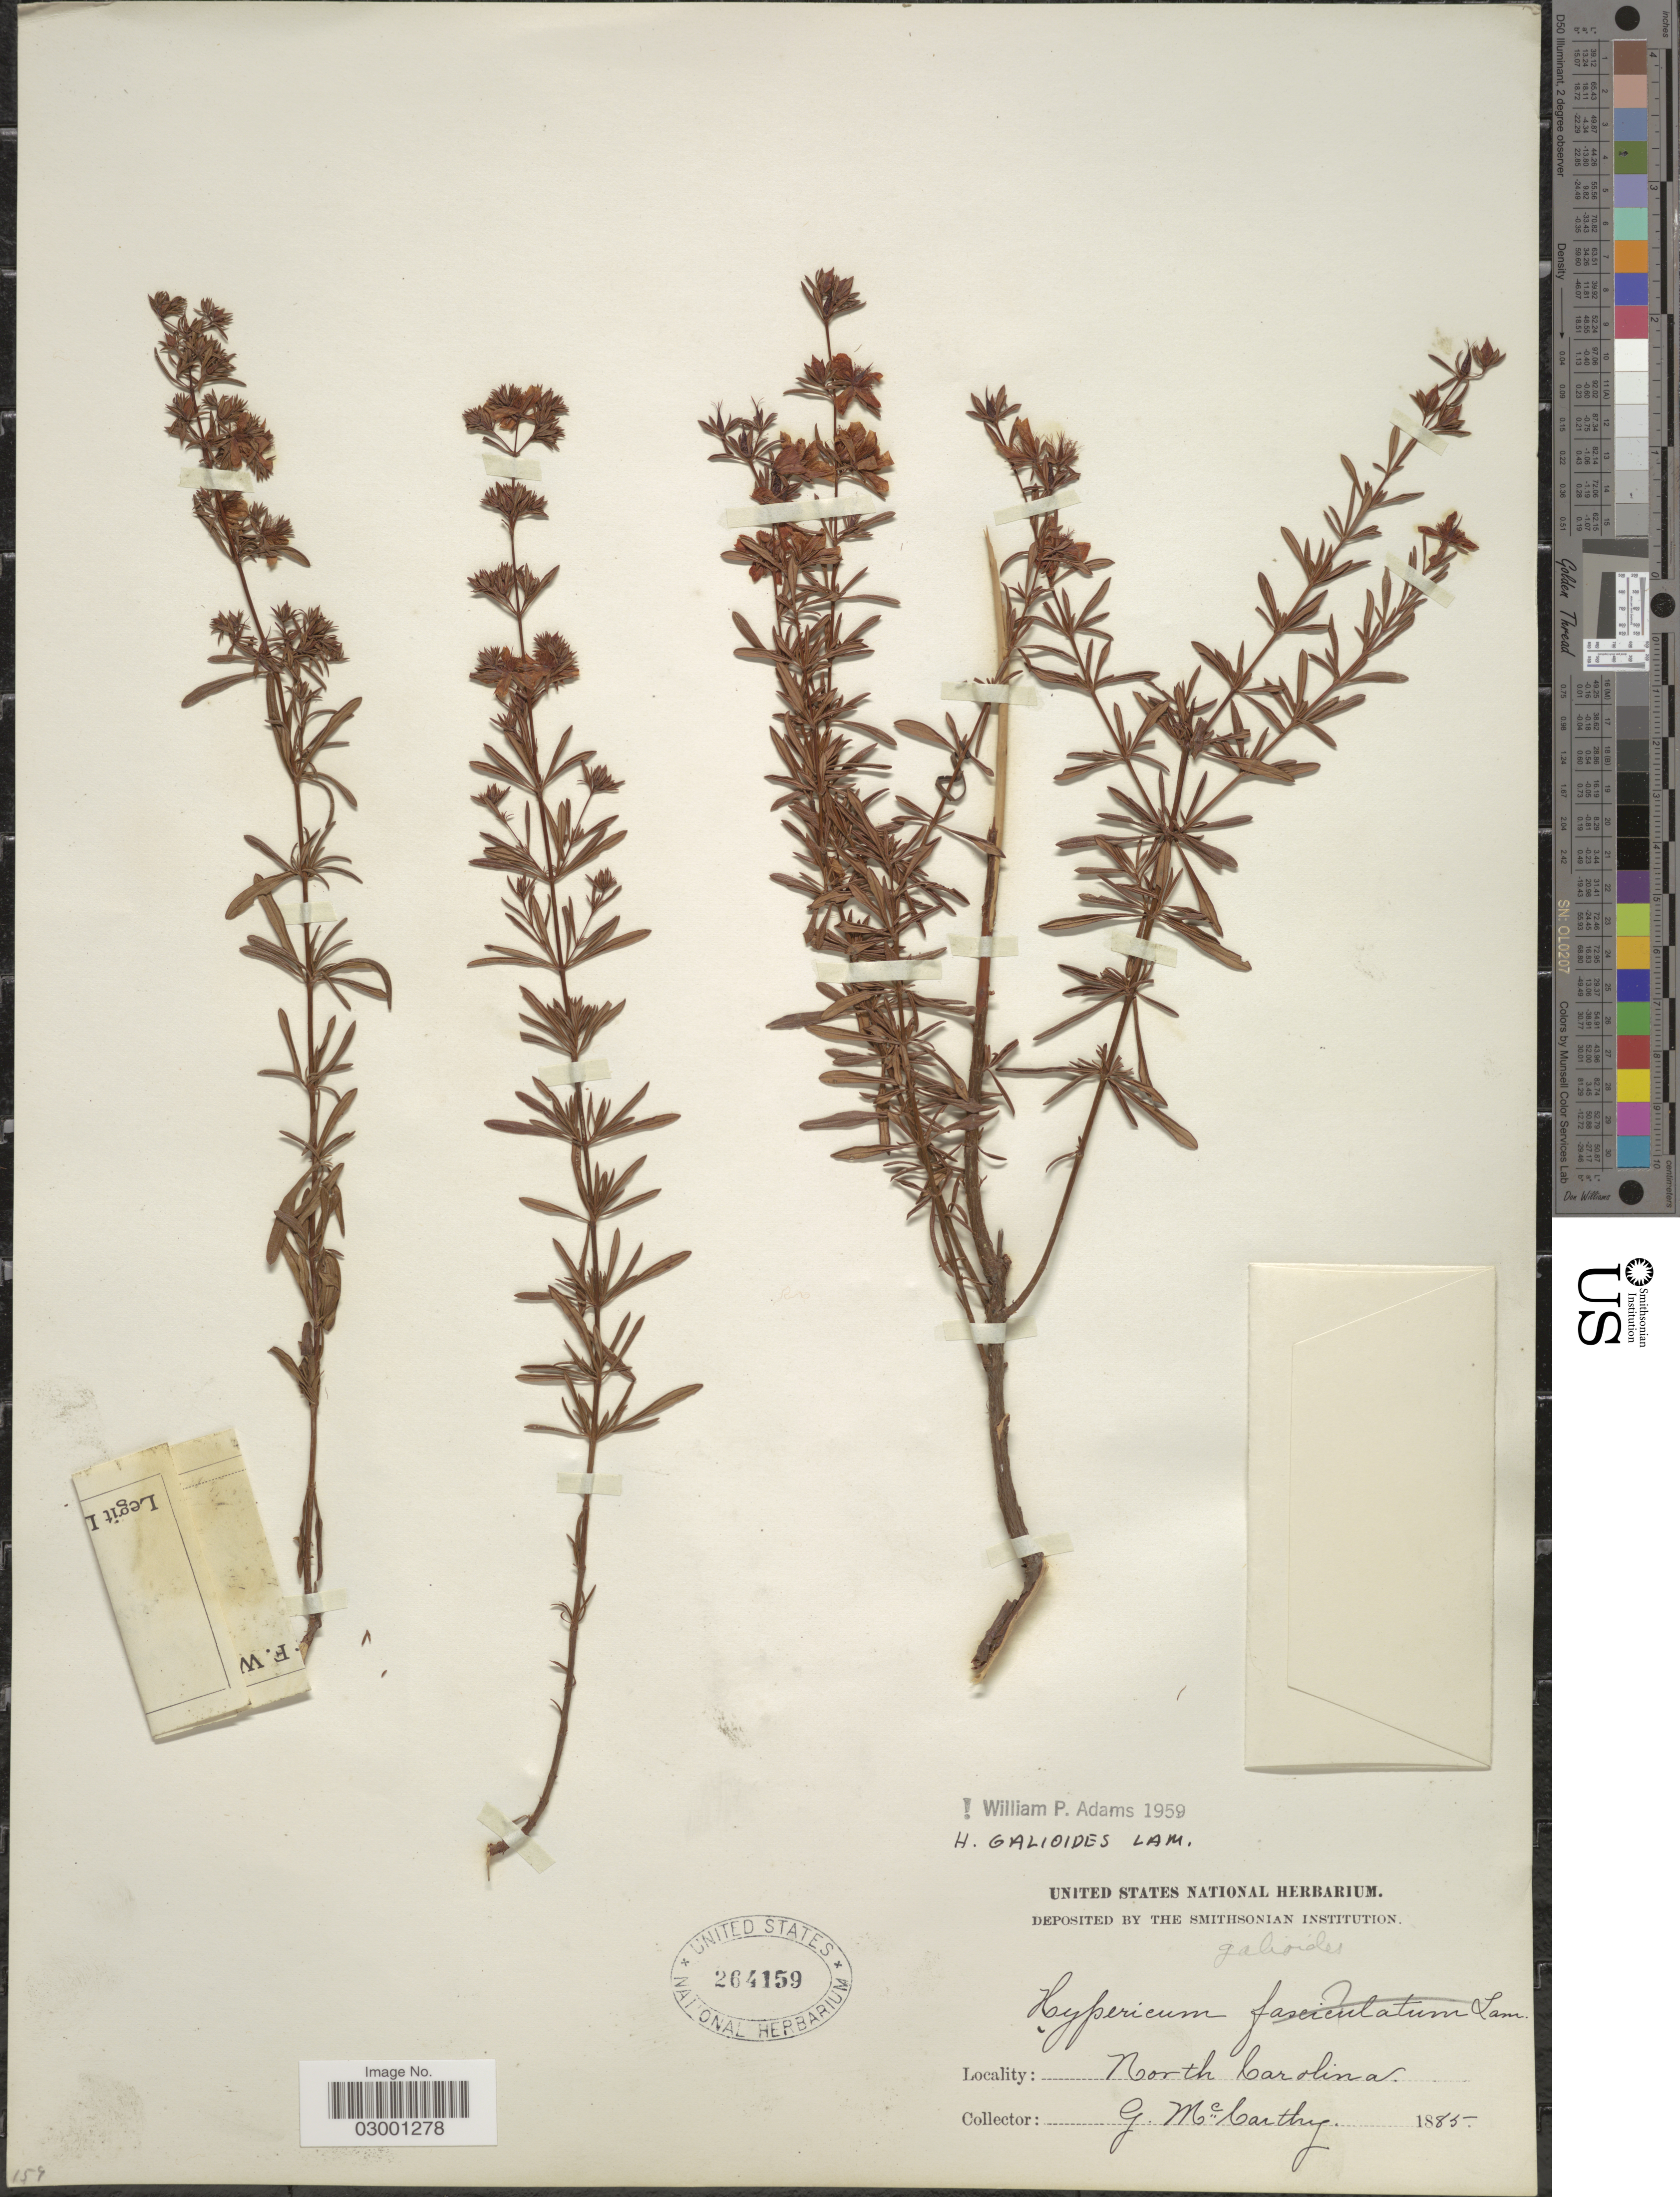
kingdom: Plantae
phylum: Tracheophyta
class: Magnoliopsida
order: Malpighiales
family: Hypericaceae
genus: Hypericum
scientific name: Hypericum galioides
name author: Lam.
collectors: G. McCarthy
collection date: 1885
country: United States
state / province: North Carolina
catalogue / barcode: US 264159